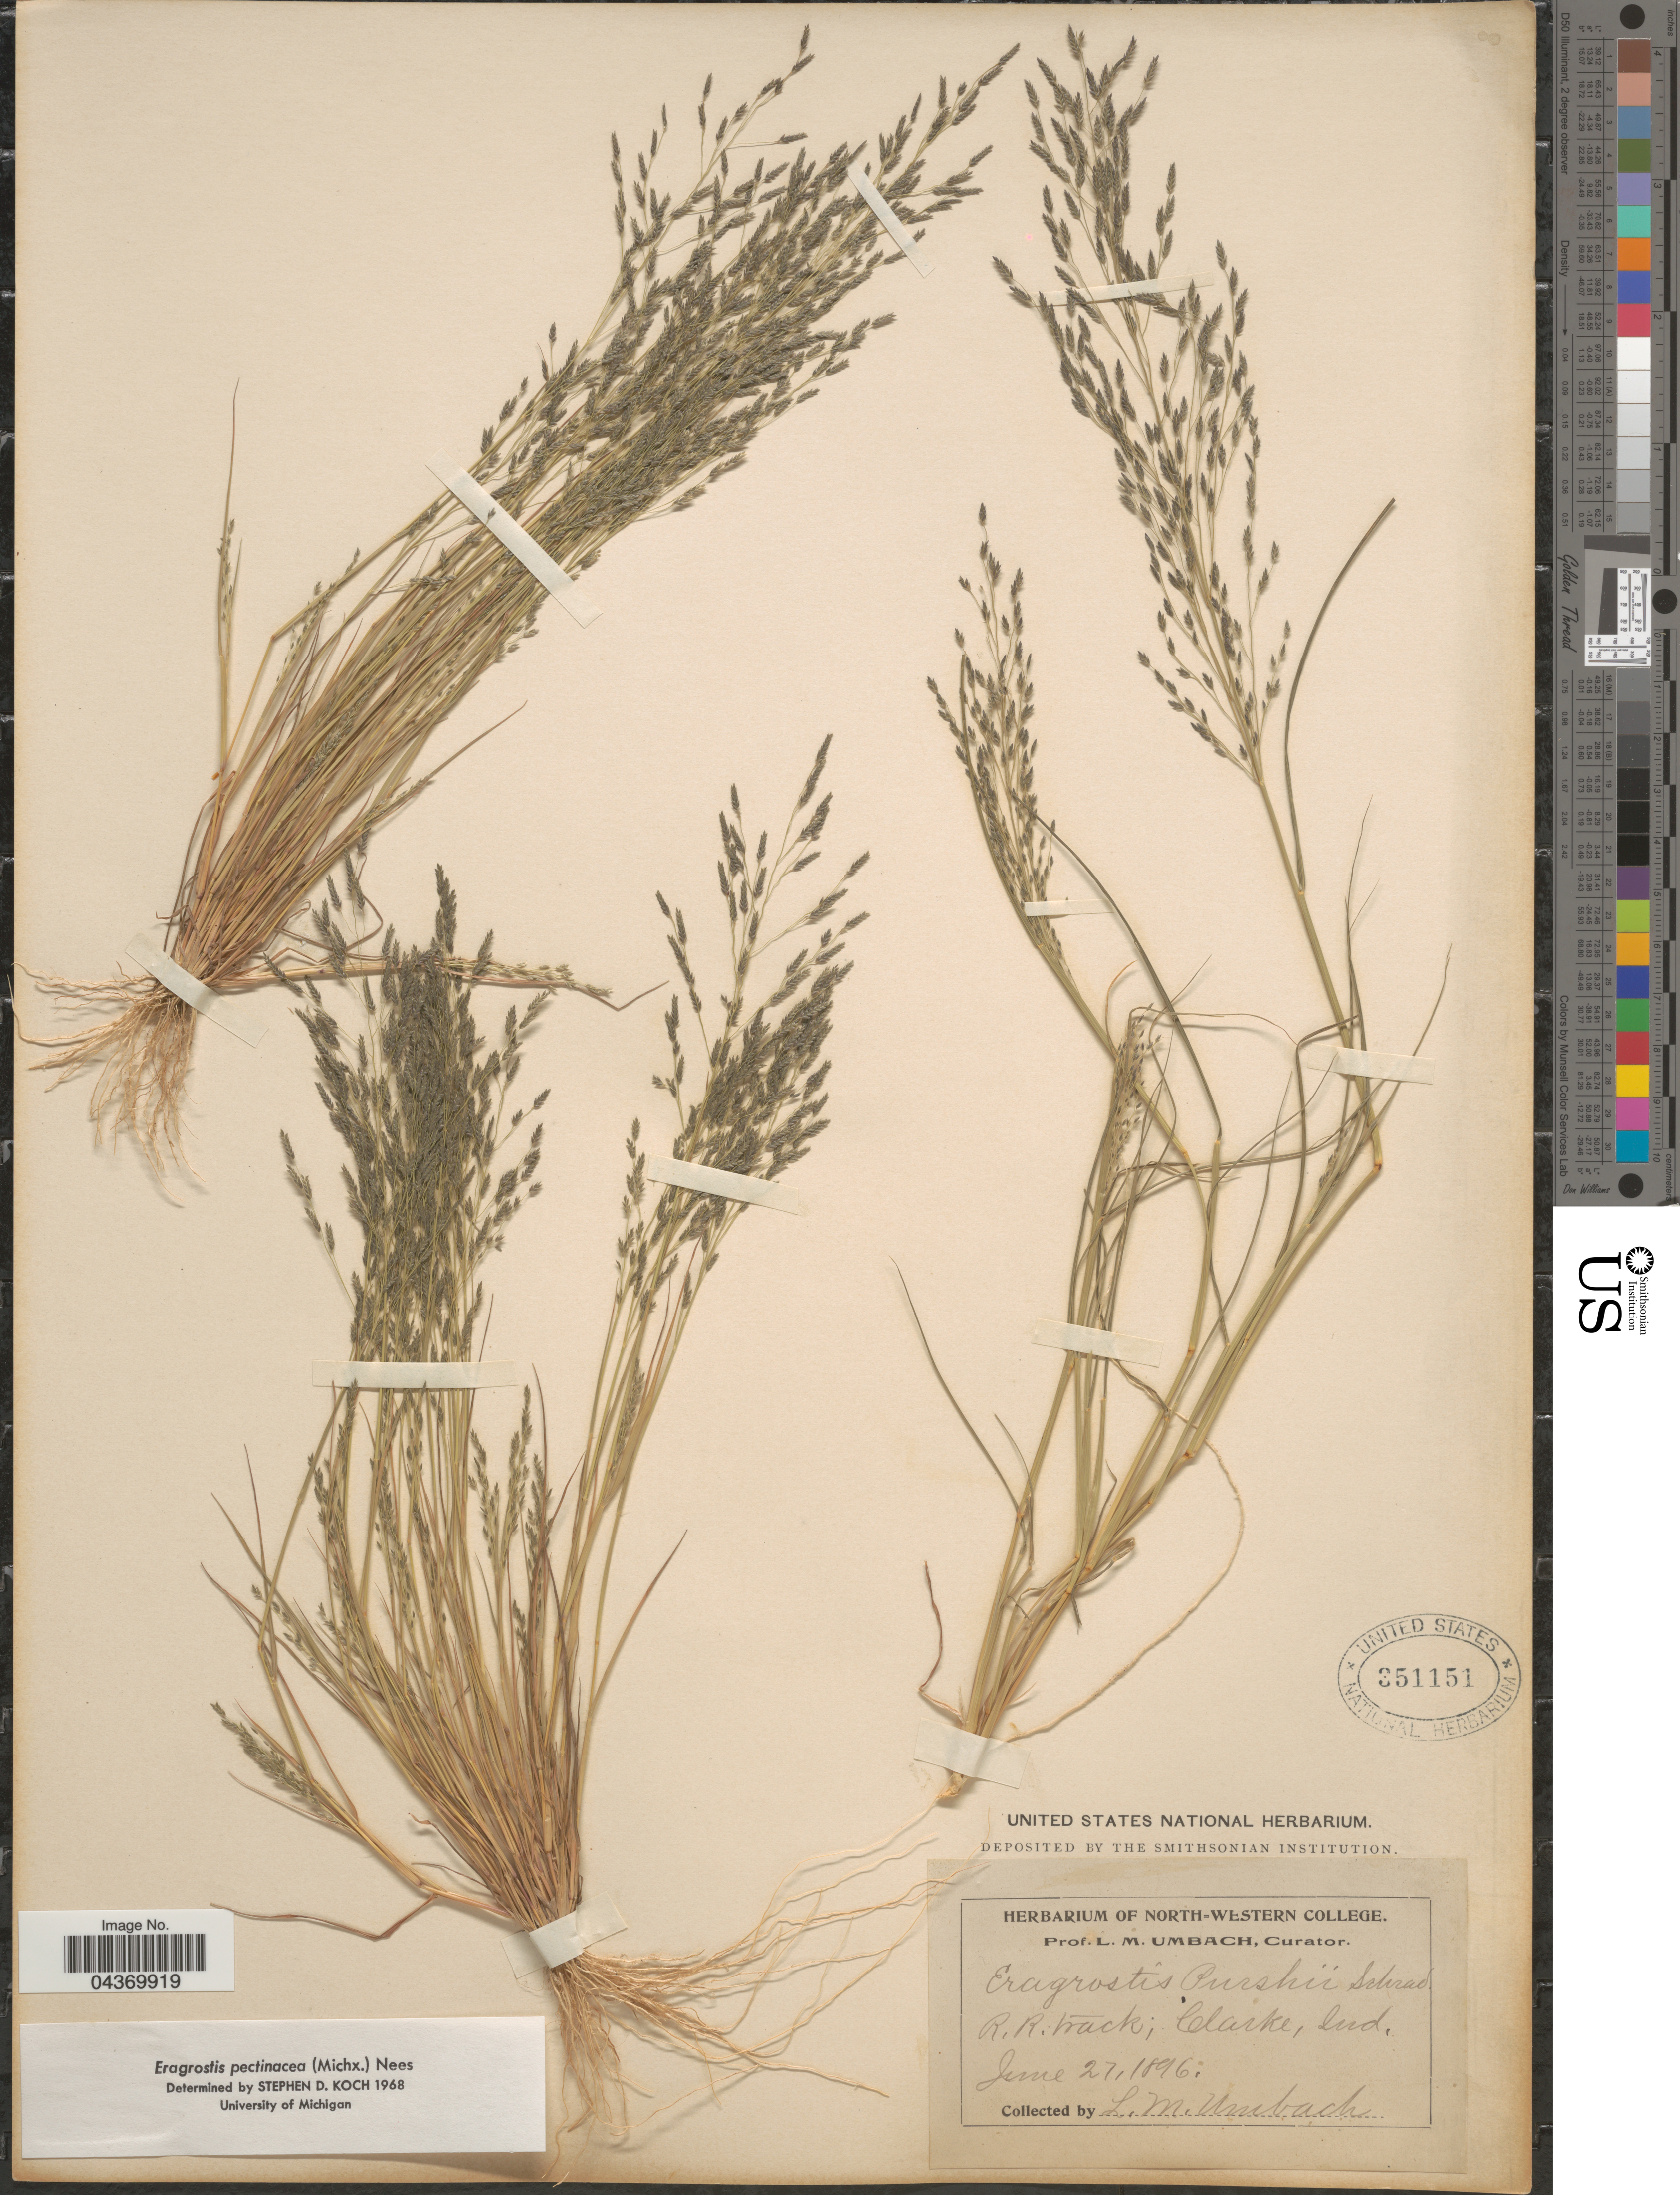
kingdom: Plantae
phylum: Tracheophyta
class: Liliopsida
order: Poales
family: Poaceae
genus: Eragrostis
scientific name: Eragrostis pectinacea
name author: (Michx.) Nees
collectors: L. M. Umbach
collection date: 1896-06-27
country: United States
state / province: Indiana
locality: R.R. track; Clarke.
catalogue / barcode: US 351151